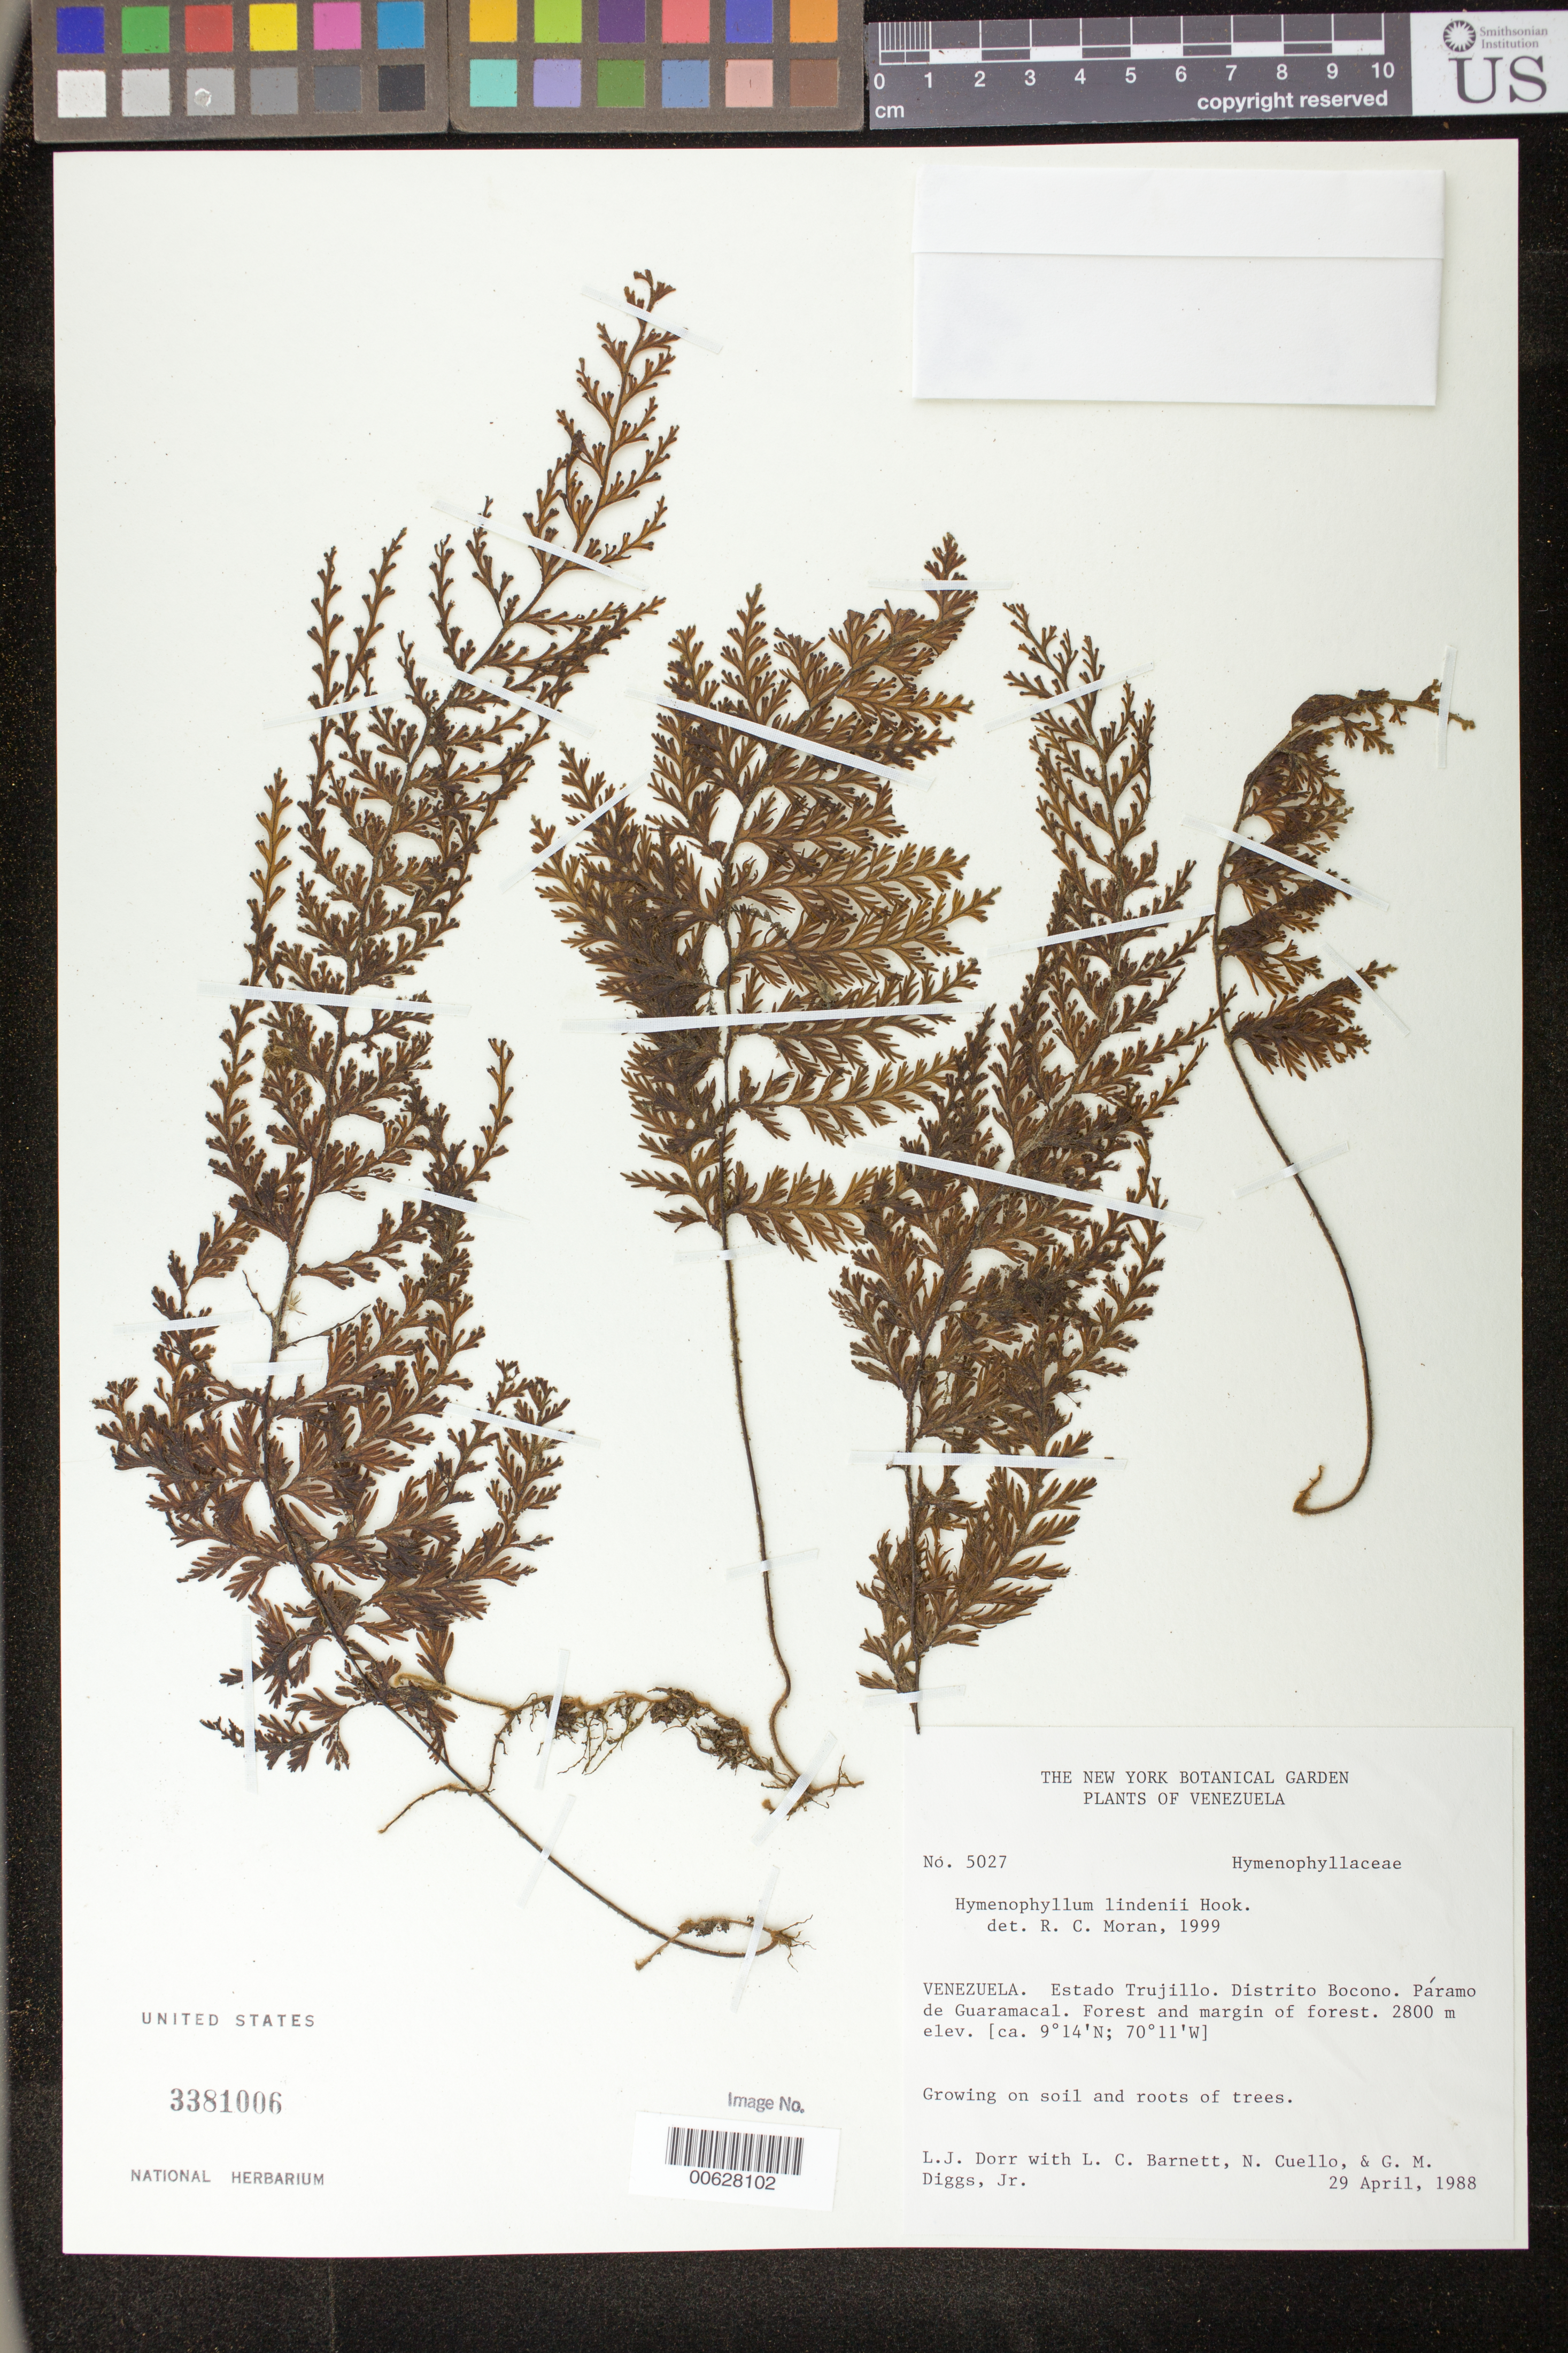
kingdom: Plantae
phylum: Tracheophyta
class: Polypodiopsida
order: Hymenophyllales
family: Hymenophyllaceae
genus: Hymenophyllum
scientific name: Hymenophyllum lindenii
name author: Hook.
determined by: Smith, Alan R., (UC)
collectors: L. J. Dorr, L. C. Barnett, N. L. Cuello & G. Diggs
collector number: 5027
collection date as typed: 29 Apr 1988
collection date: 1988-04-29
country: Venezuela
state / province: Trujillo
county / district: Boconó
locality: Páramo de Guaramacal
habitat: Forest and margin of forest. Growing on soil and roots of trees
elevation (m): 2800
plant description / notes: NY, PORT, US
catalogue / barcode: US 3381006